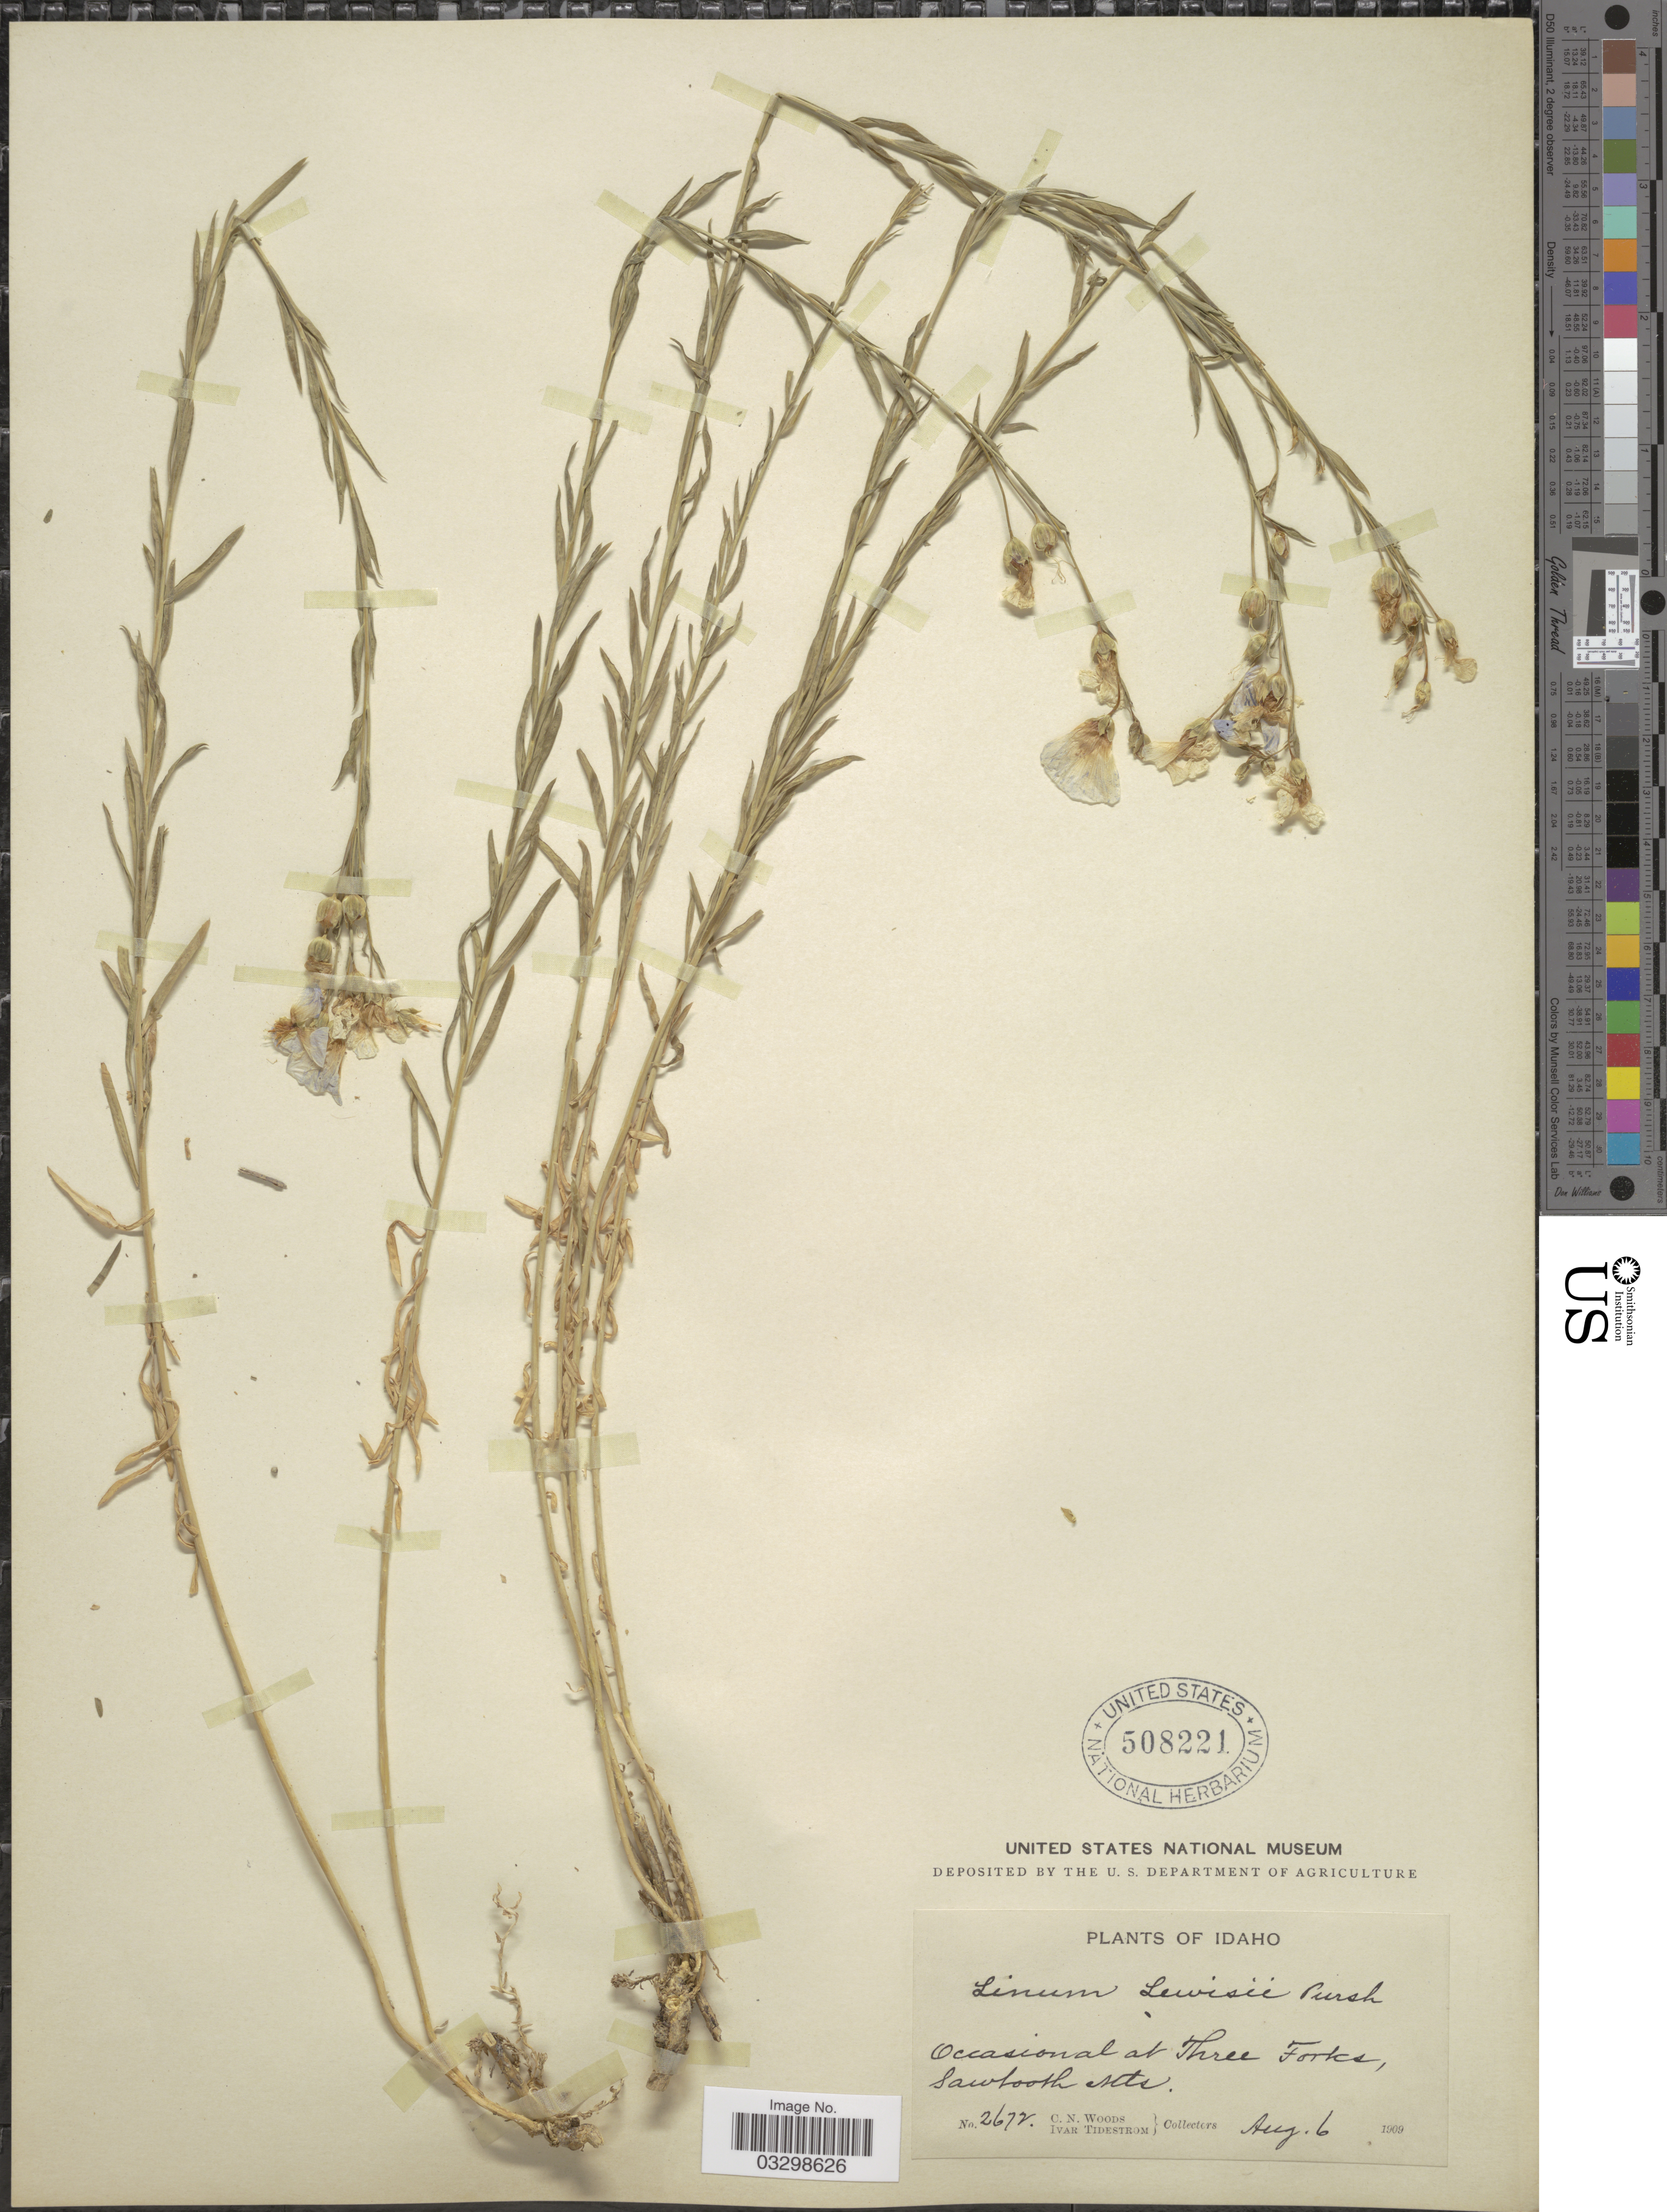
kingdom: Plantae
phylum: Tracheophyta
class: Magnoliopsida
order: Malpighiales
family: Linaceae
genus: Linum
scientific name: Linum lewisii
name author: Pursh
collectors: C. Woods & I. F. Tidestrom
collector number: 2672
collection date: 1909-08-06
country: United States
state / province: Idaho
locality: Occasional at Three Forks, Sawtooth Mts.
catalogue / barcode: US 508221